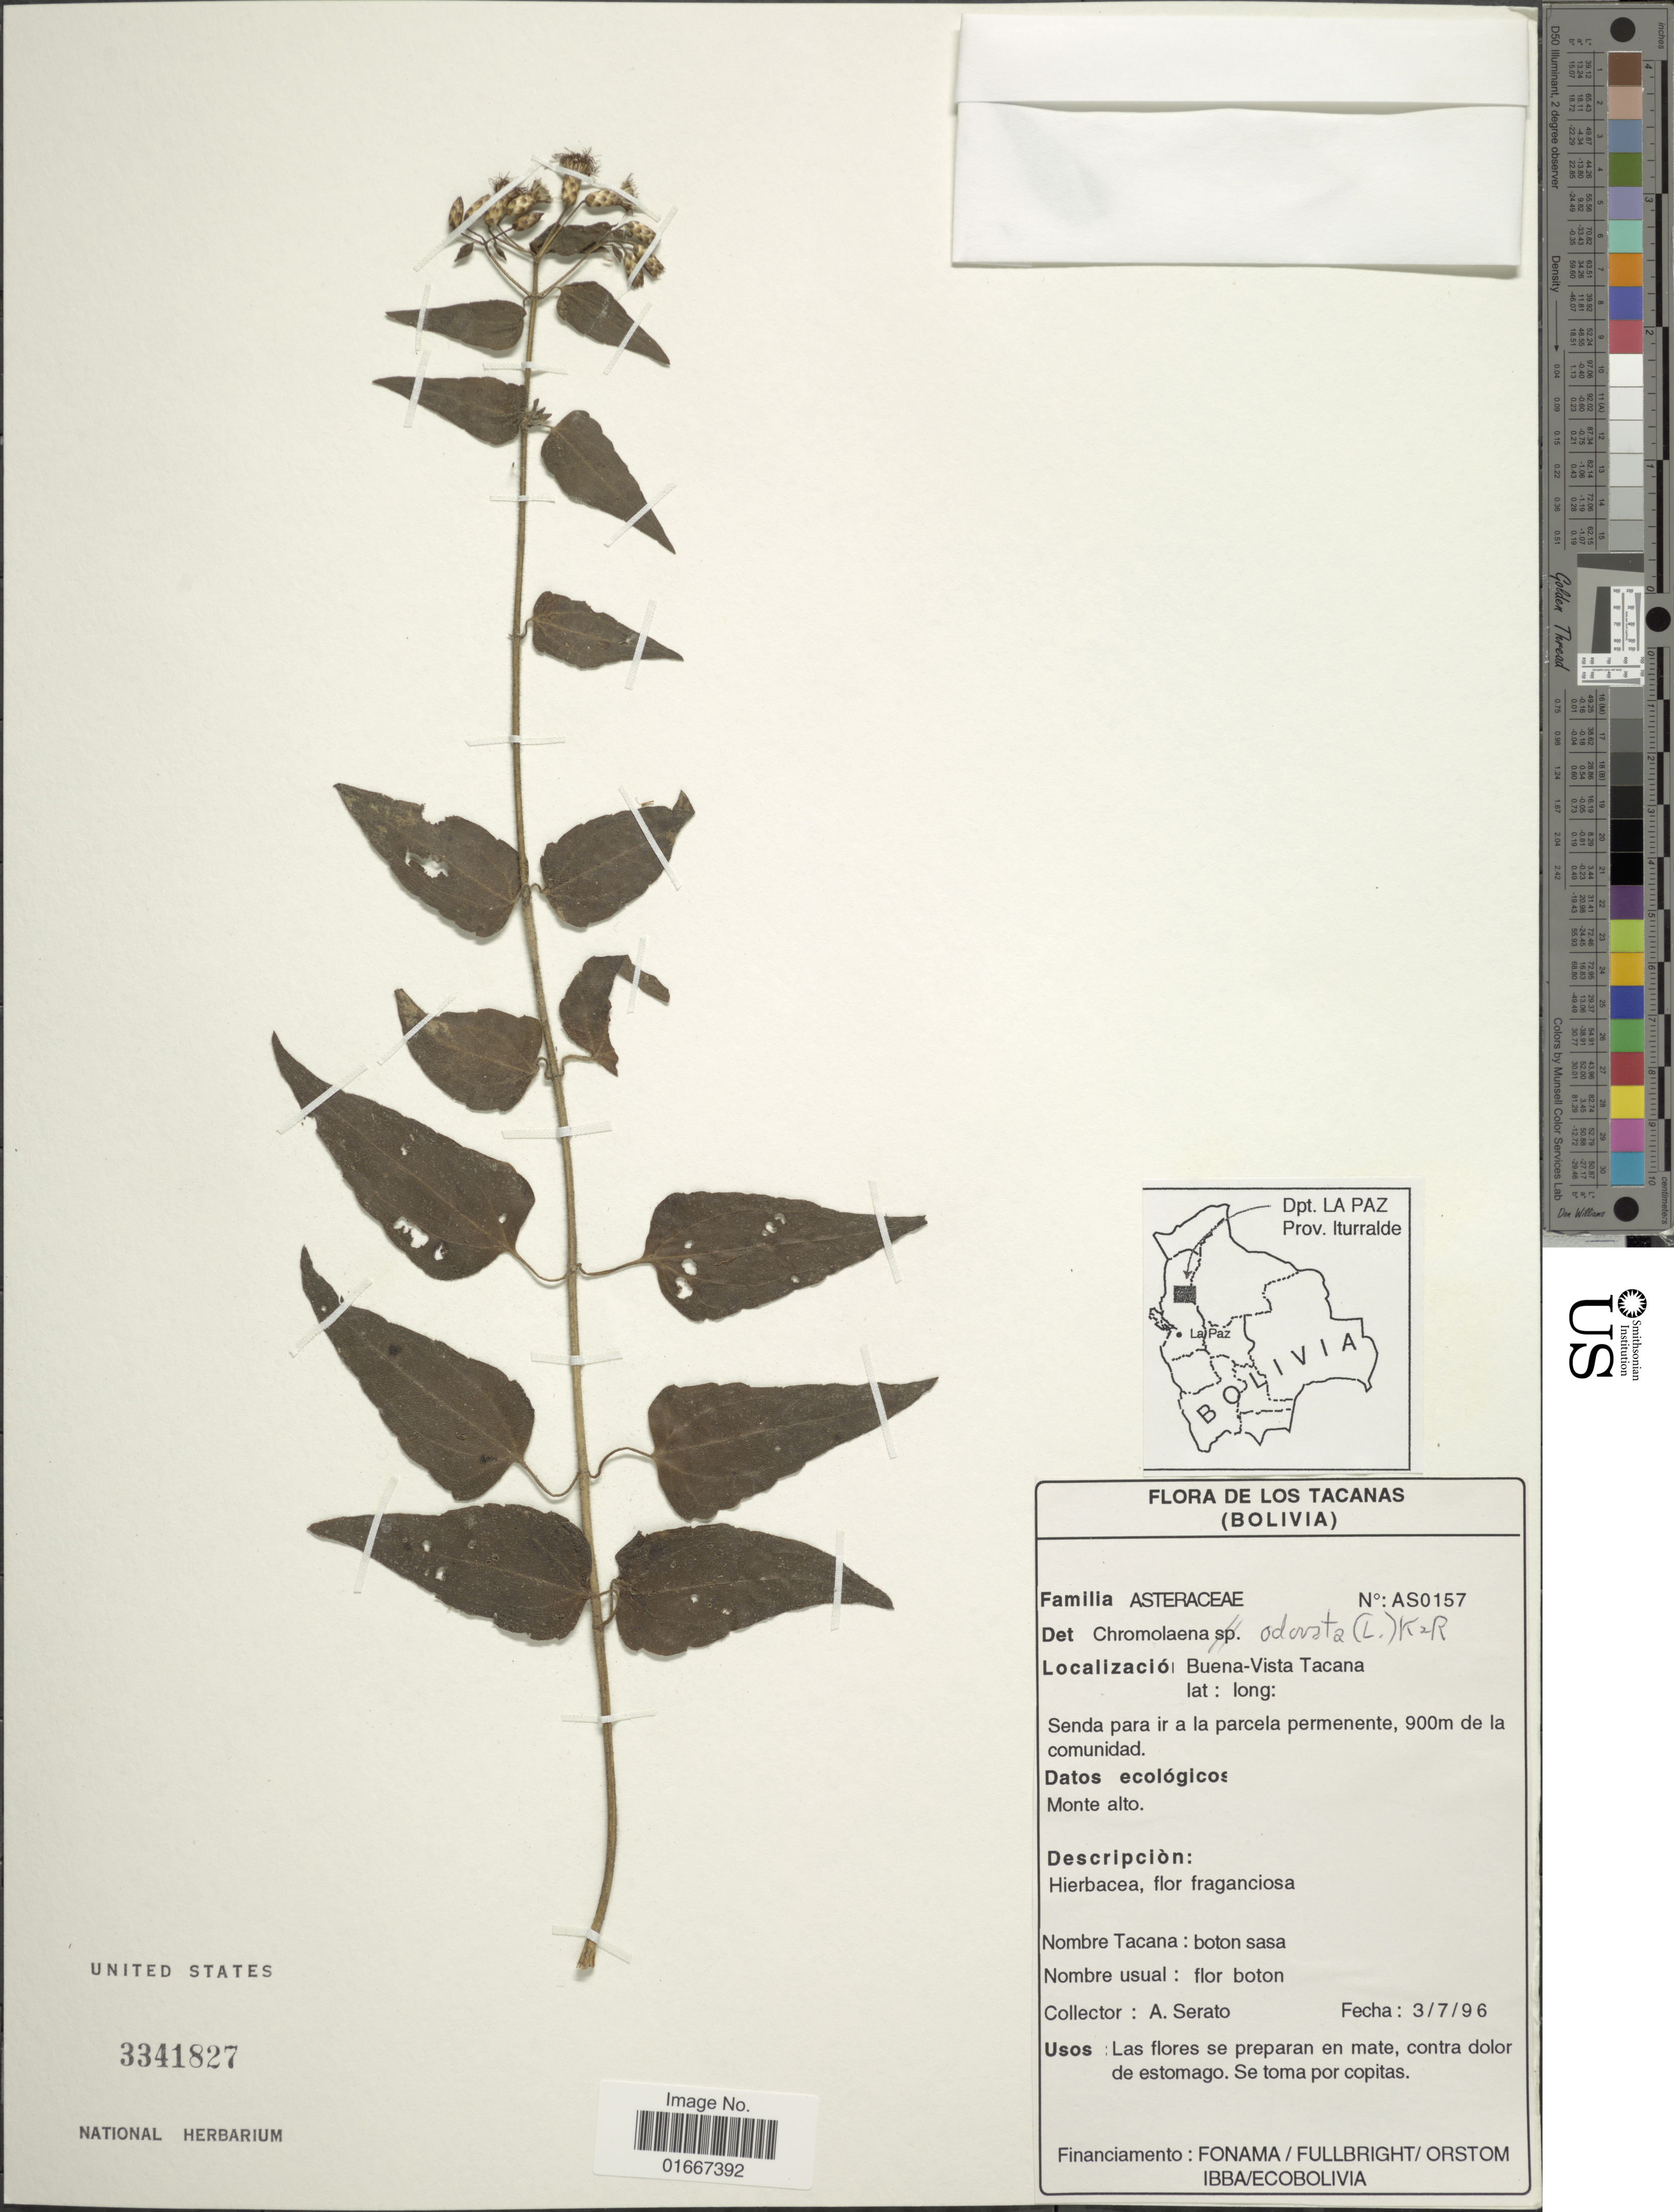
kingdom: Plantae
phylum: Tracheophyta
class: Magnoliopsida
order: Asterales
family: Asteraceae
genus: Chromolaena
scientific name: Chromolaena odorata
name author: (L.) R.M. King & H. Rob.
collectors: A. Serato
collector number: AS0157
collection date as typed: Transcribed d/m/y: 3/7/96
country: Bolivia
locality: Buena Vista Tacana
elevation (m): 900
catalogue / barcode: US 3341827